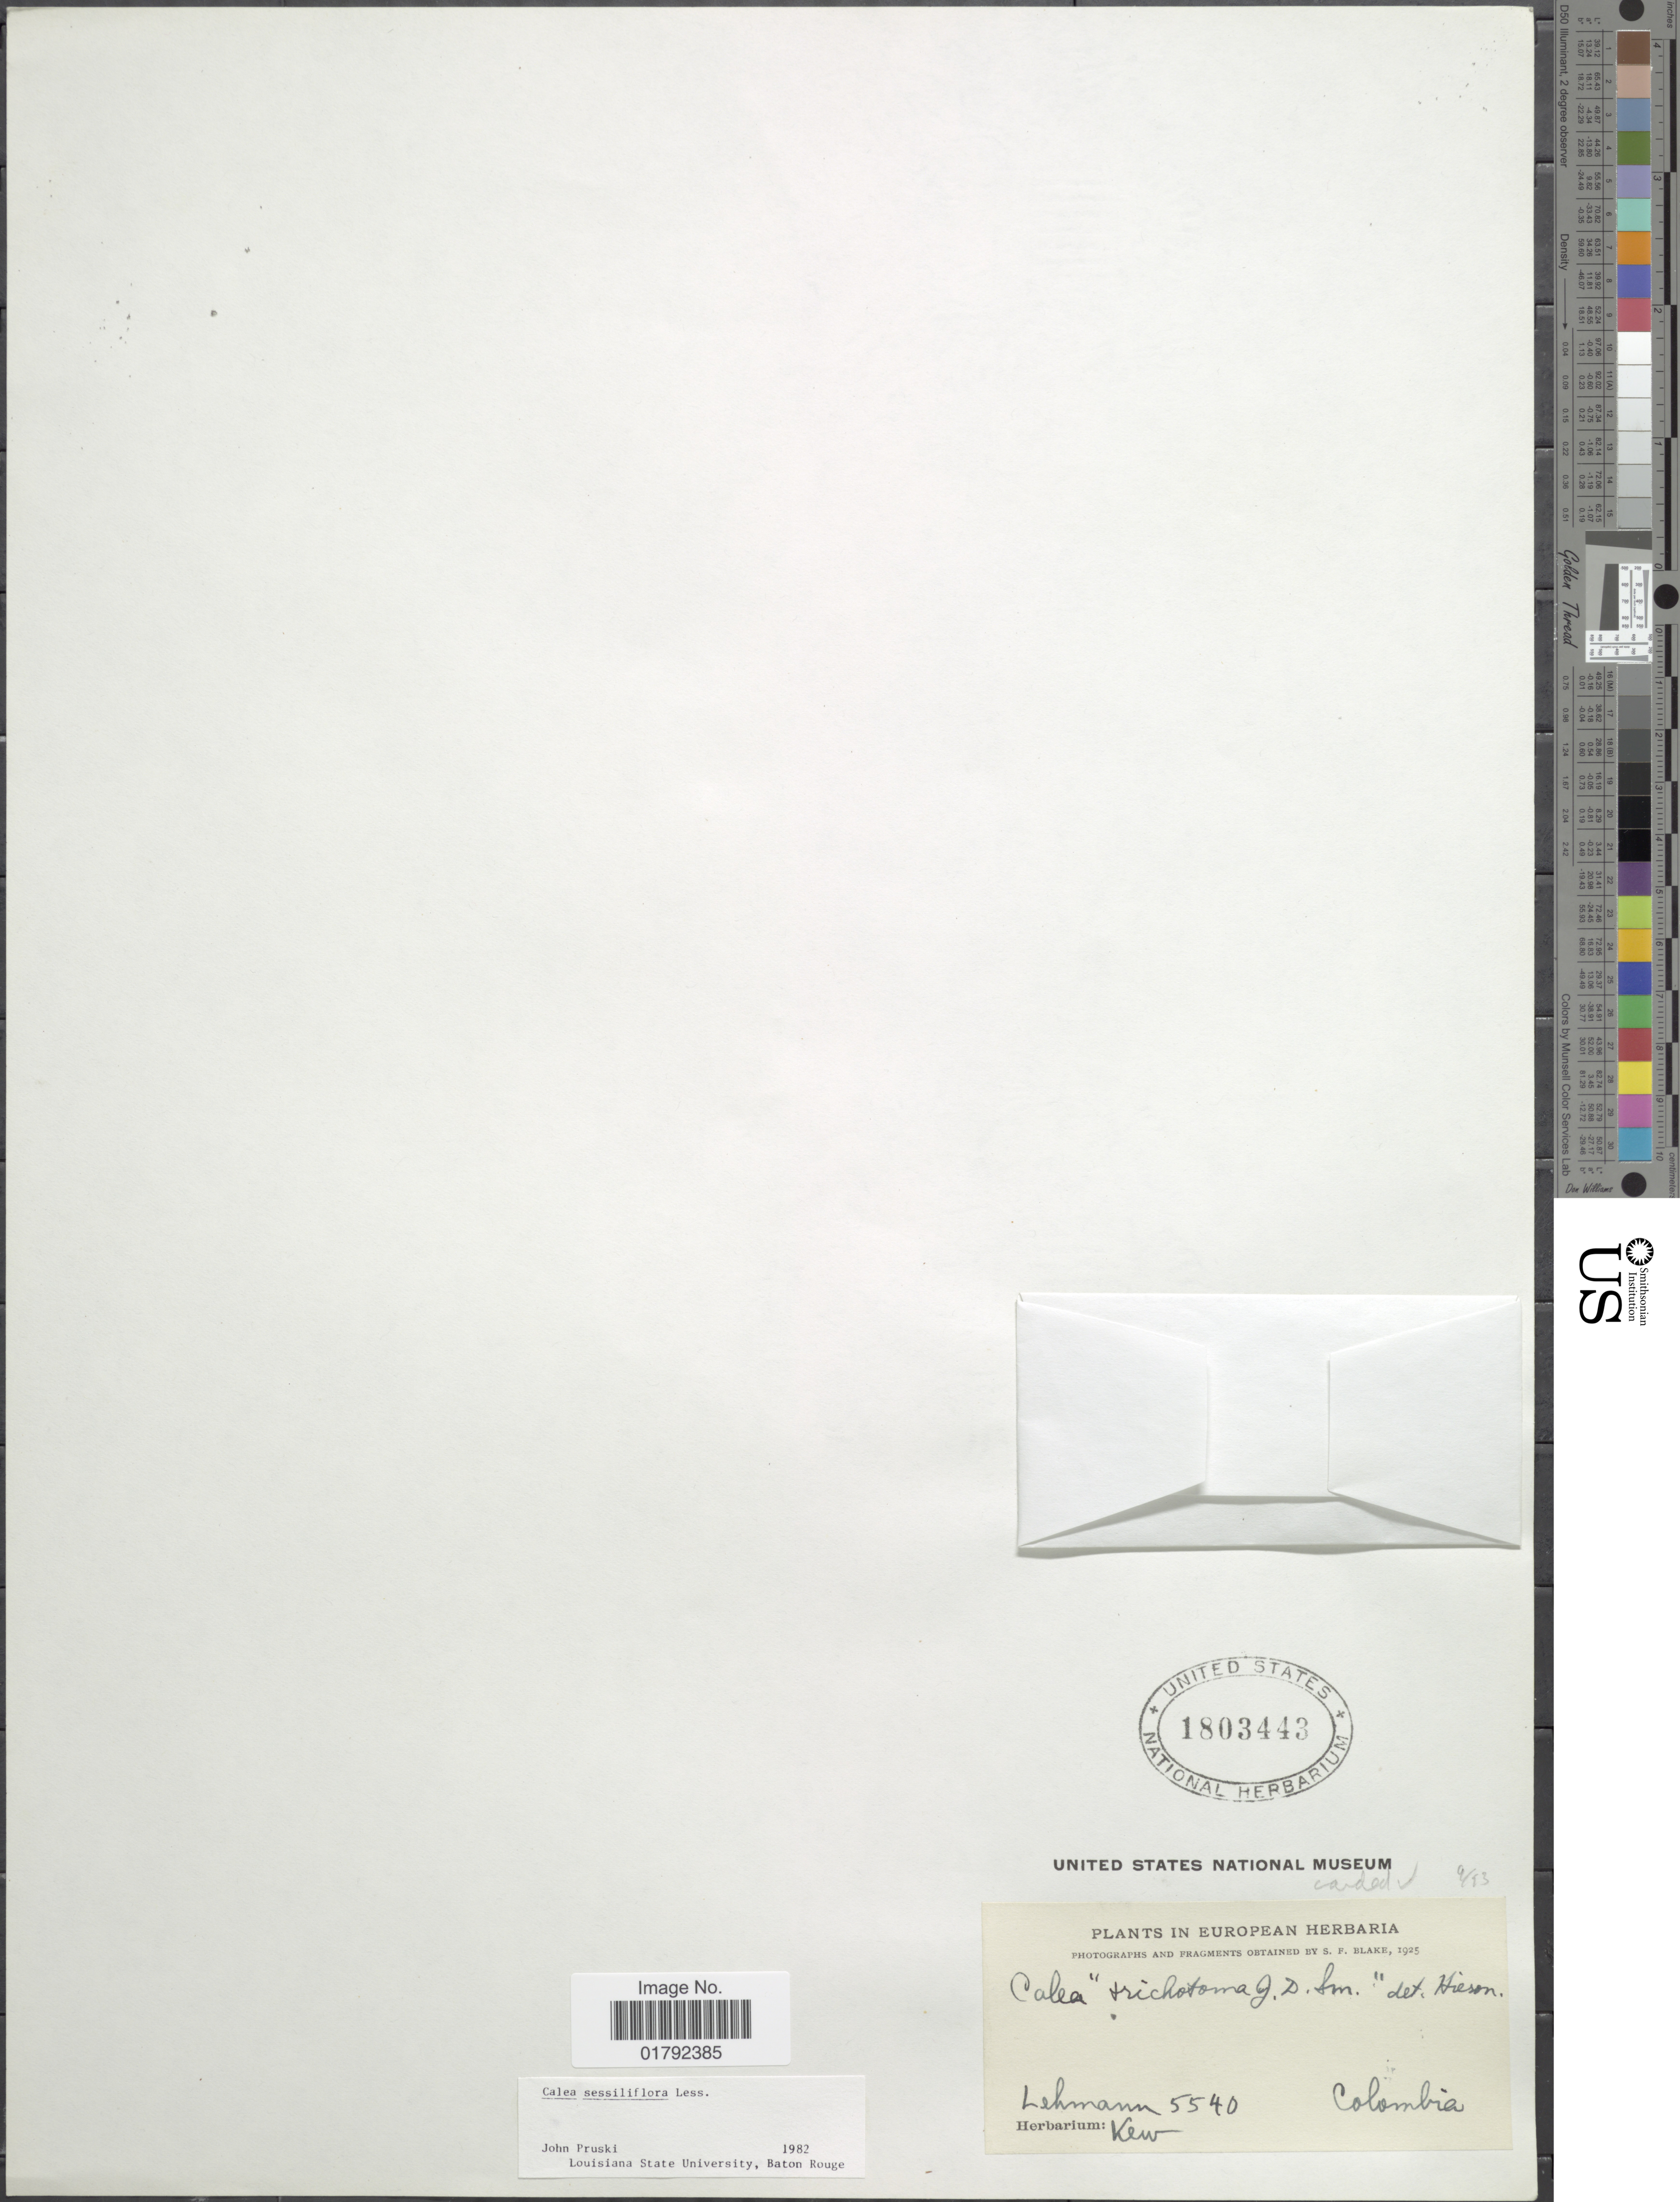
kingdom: Plantae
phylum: Tracheophyta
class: Magnoliopsida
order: Asterales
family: Asteraceae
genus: Calea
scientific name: Calea sessiliflora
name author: Less.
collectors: -. Lehmann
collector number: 5540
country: Colombia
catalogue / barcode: US 1803443